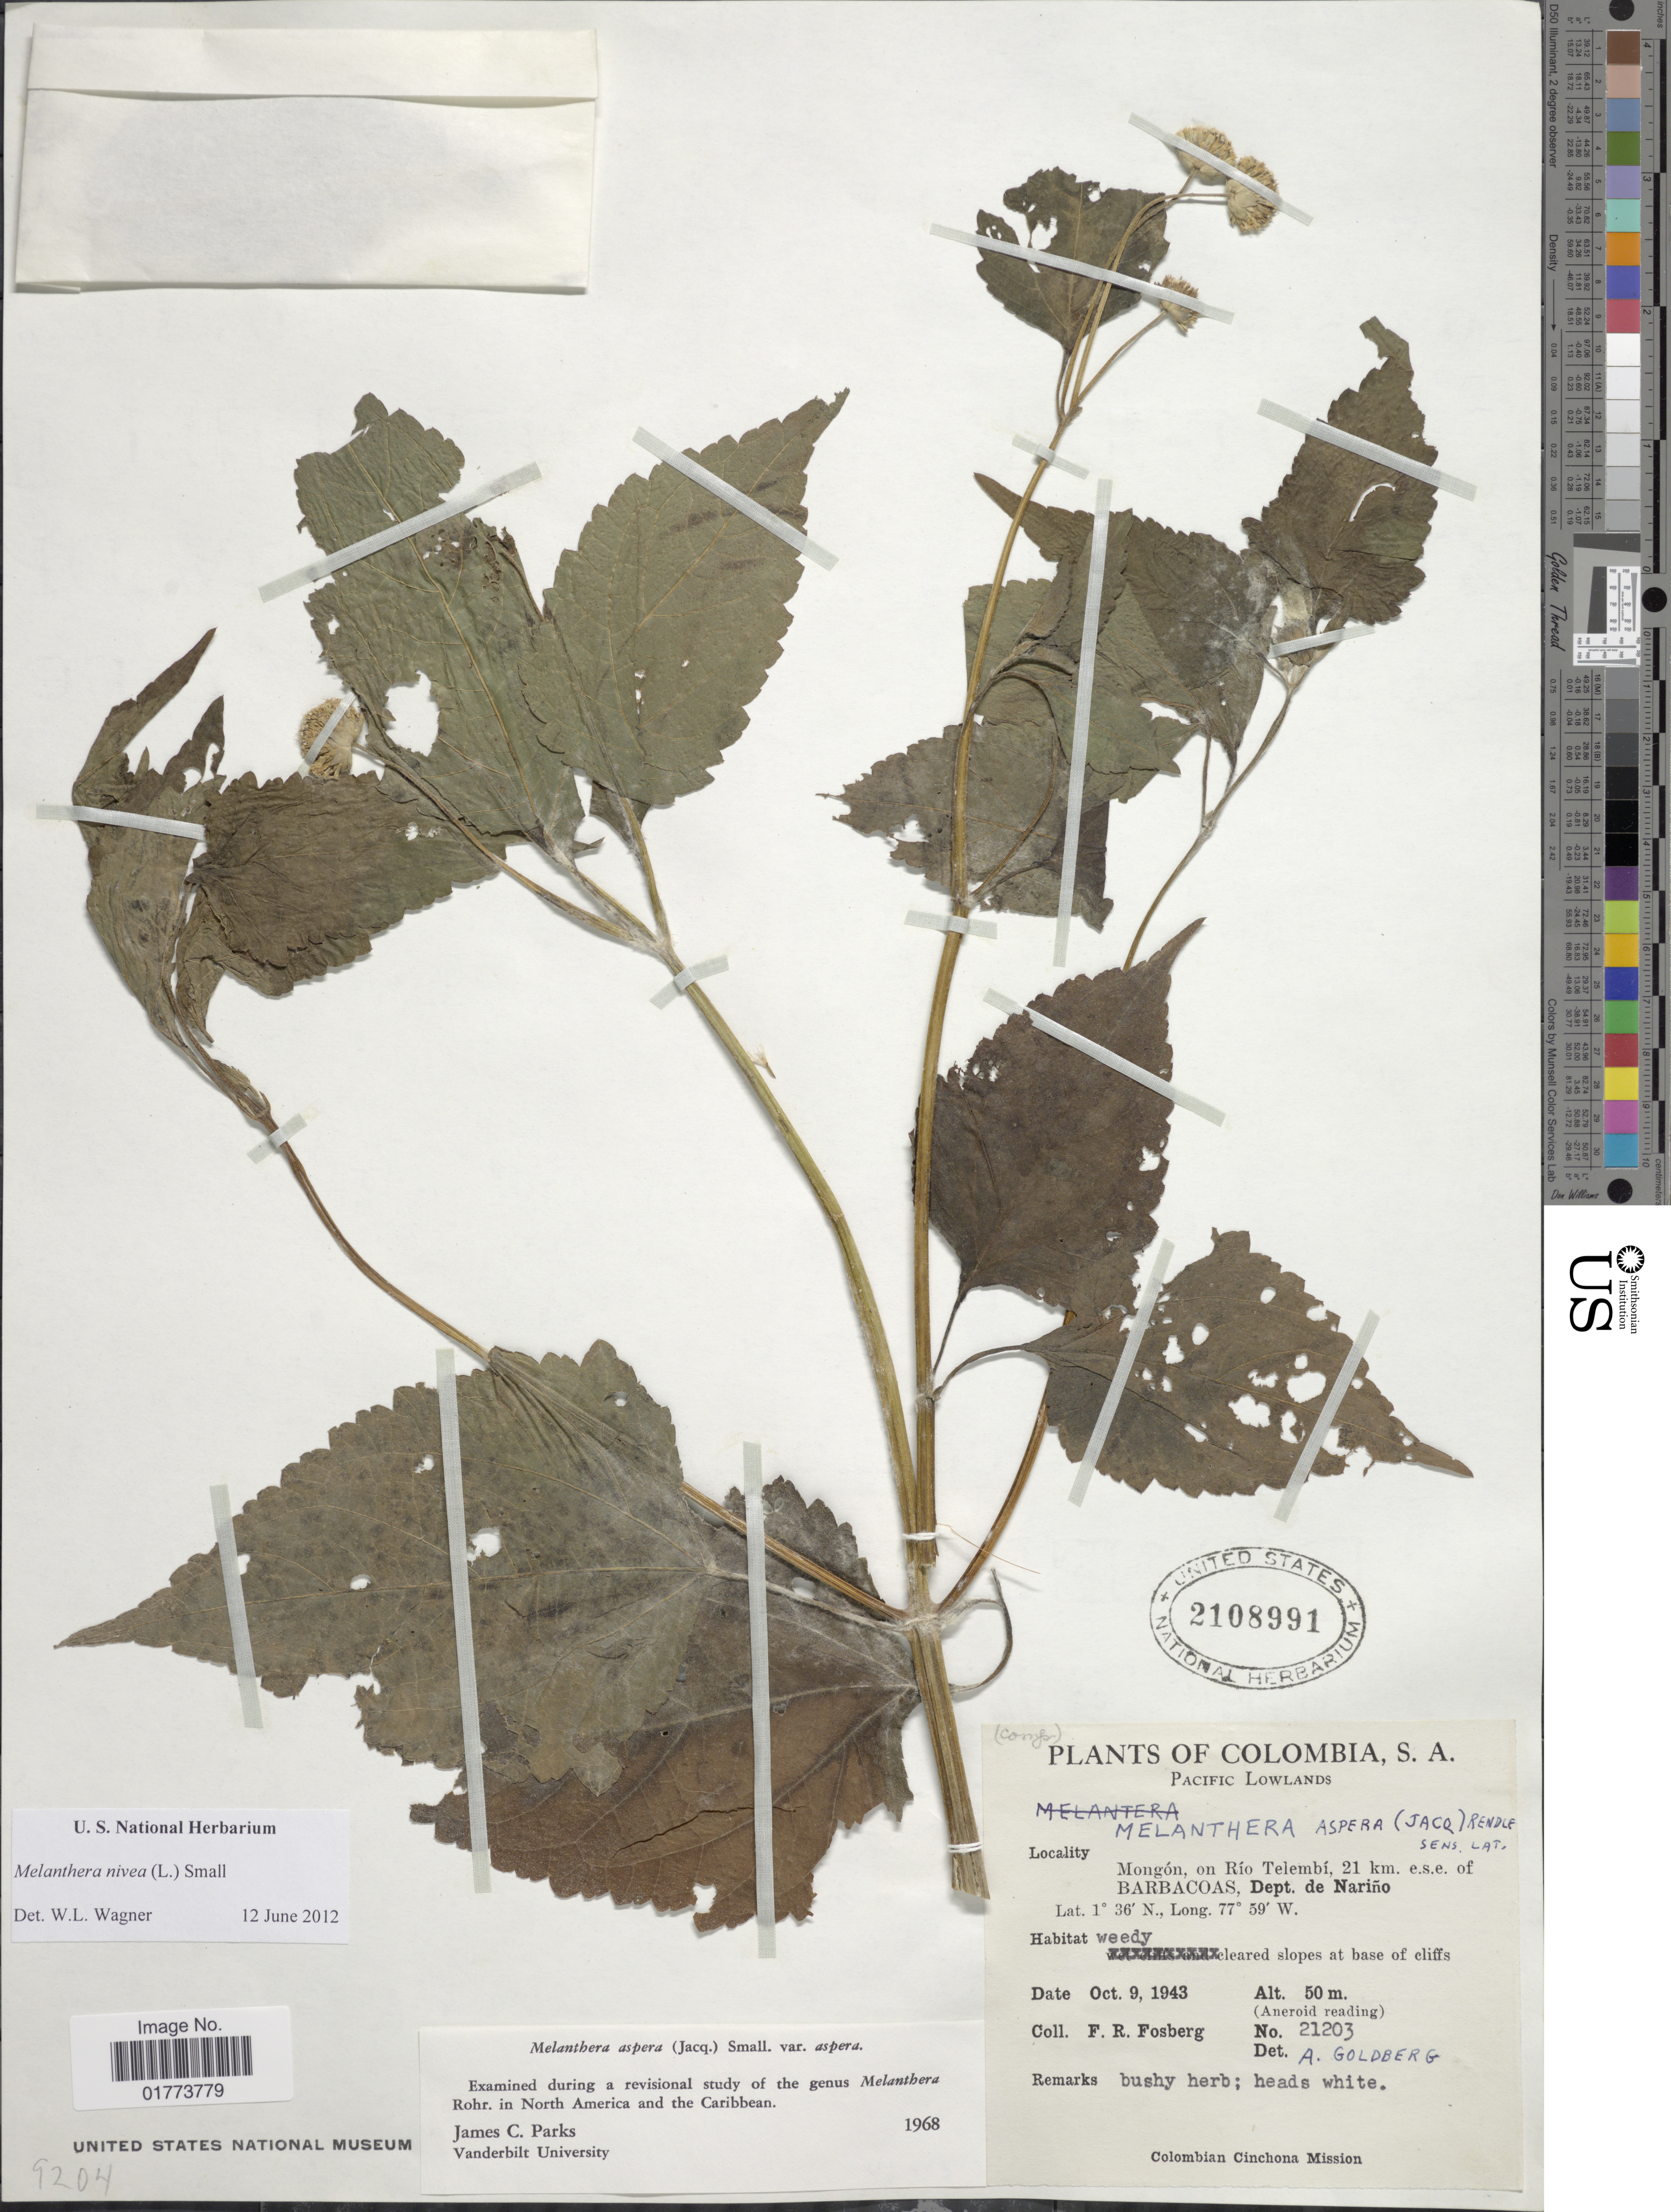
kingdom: Plantae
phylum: Tracheophyta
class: Magnoliopsida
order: Asterales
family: Asteraceae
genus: Melanthera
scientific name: Melanthera nivea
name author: (L.) Small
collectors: F. R. Fosberg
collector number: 21203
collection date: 1943-10-03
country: Colombia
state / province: Nariño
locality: Pacific Lowlands. Mongon, on Rio Telembi, 21 km. e.s.e. of Barbacoas, Dept. de Nariño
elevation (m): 50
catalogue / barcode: US 2108991